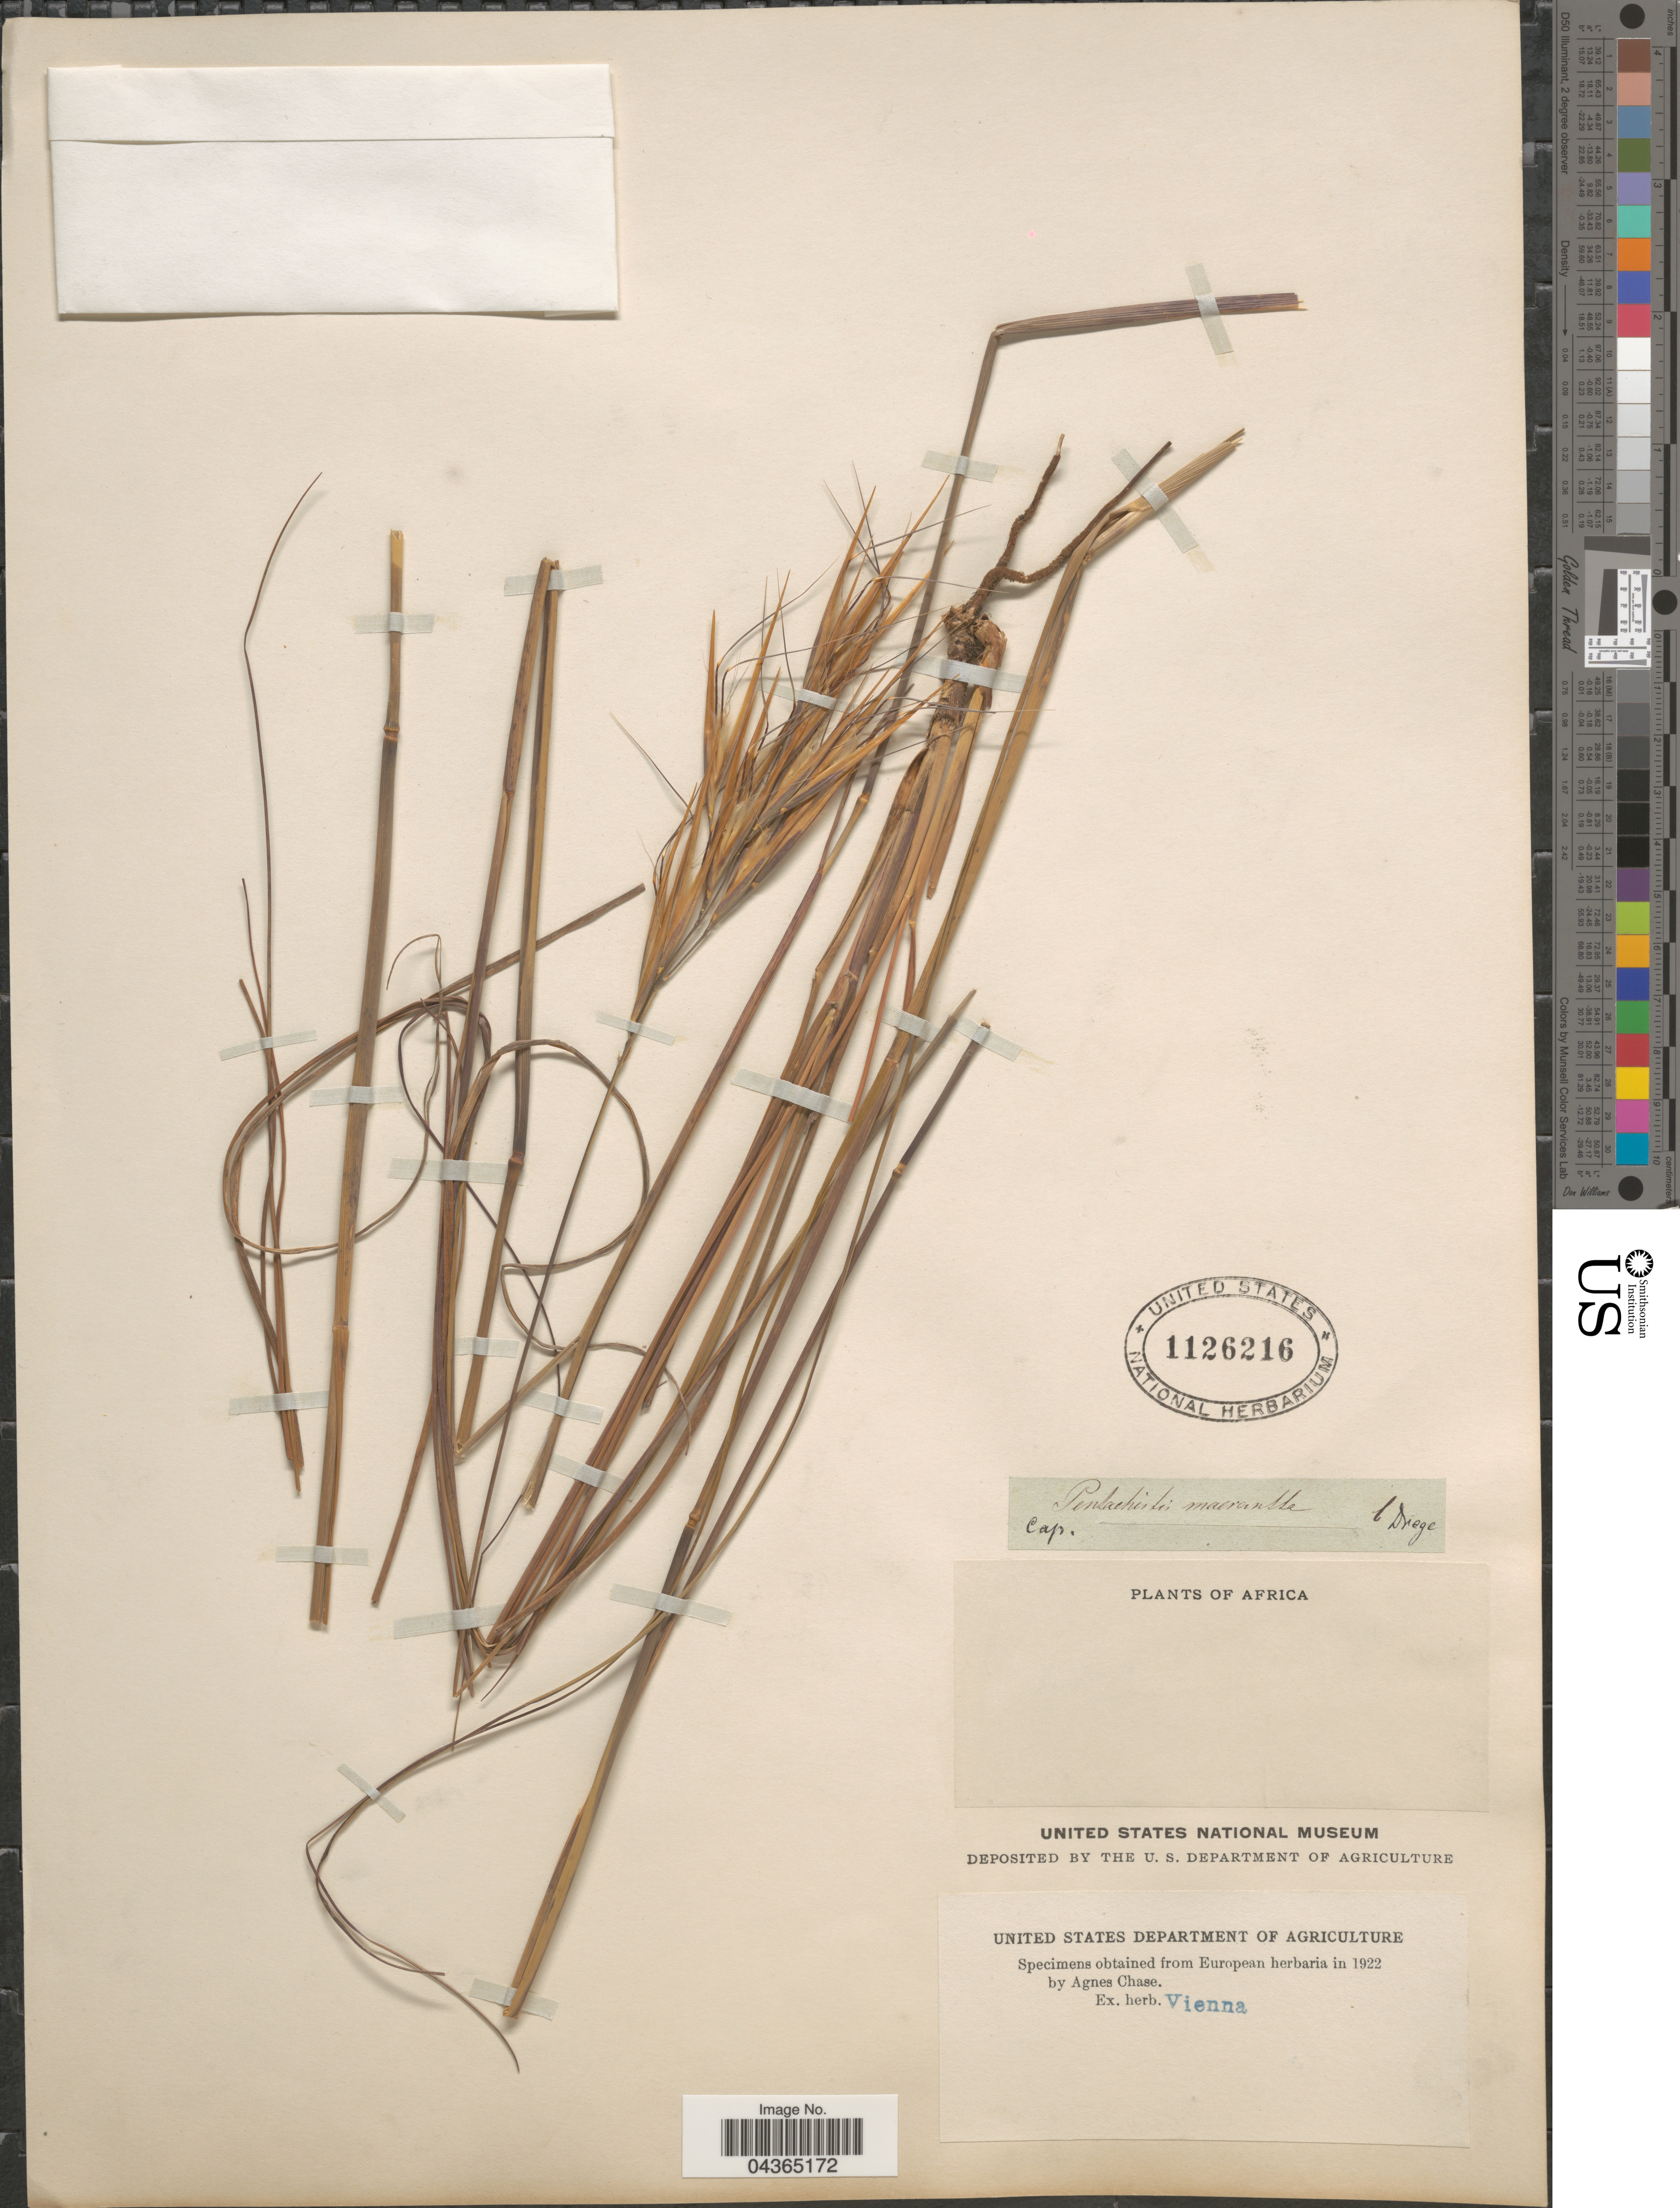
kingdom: Plantae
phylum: Tracheophyta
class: Liliopsida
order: Poales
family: Poaceae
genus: Pseudopentameris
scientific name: Pseudopentameris macrantha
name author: H.-J. Schrad.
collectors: Drege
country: South Africa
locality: Cap. Africa.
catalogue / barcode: US 1126216